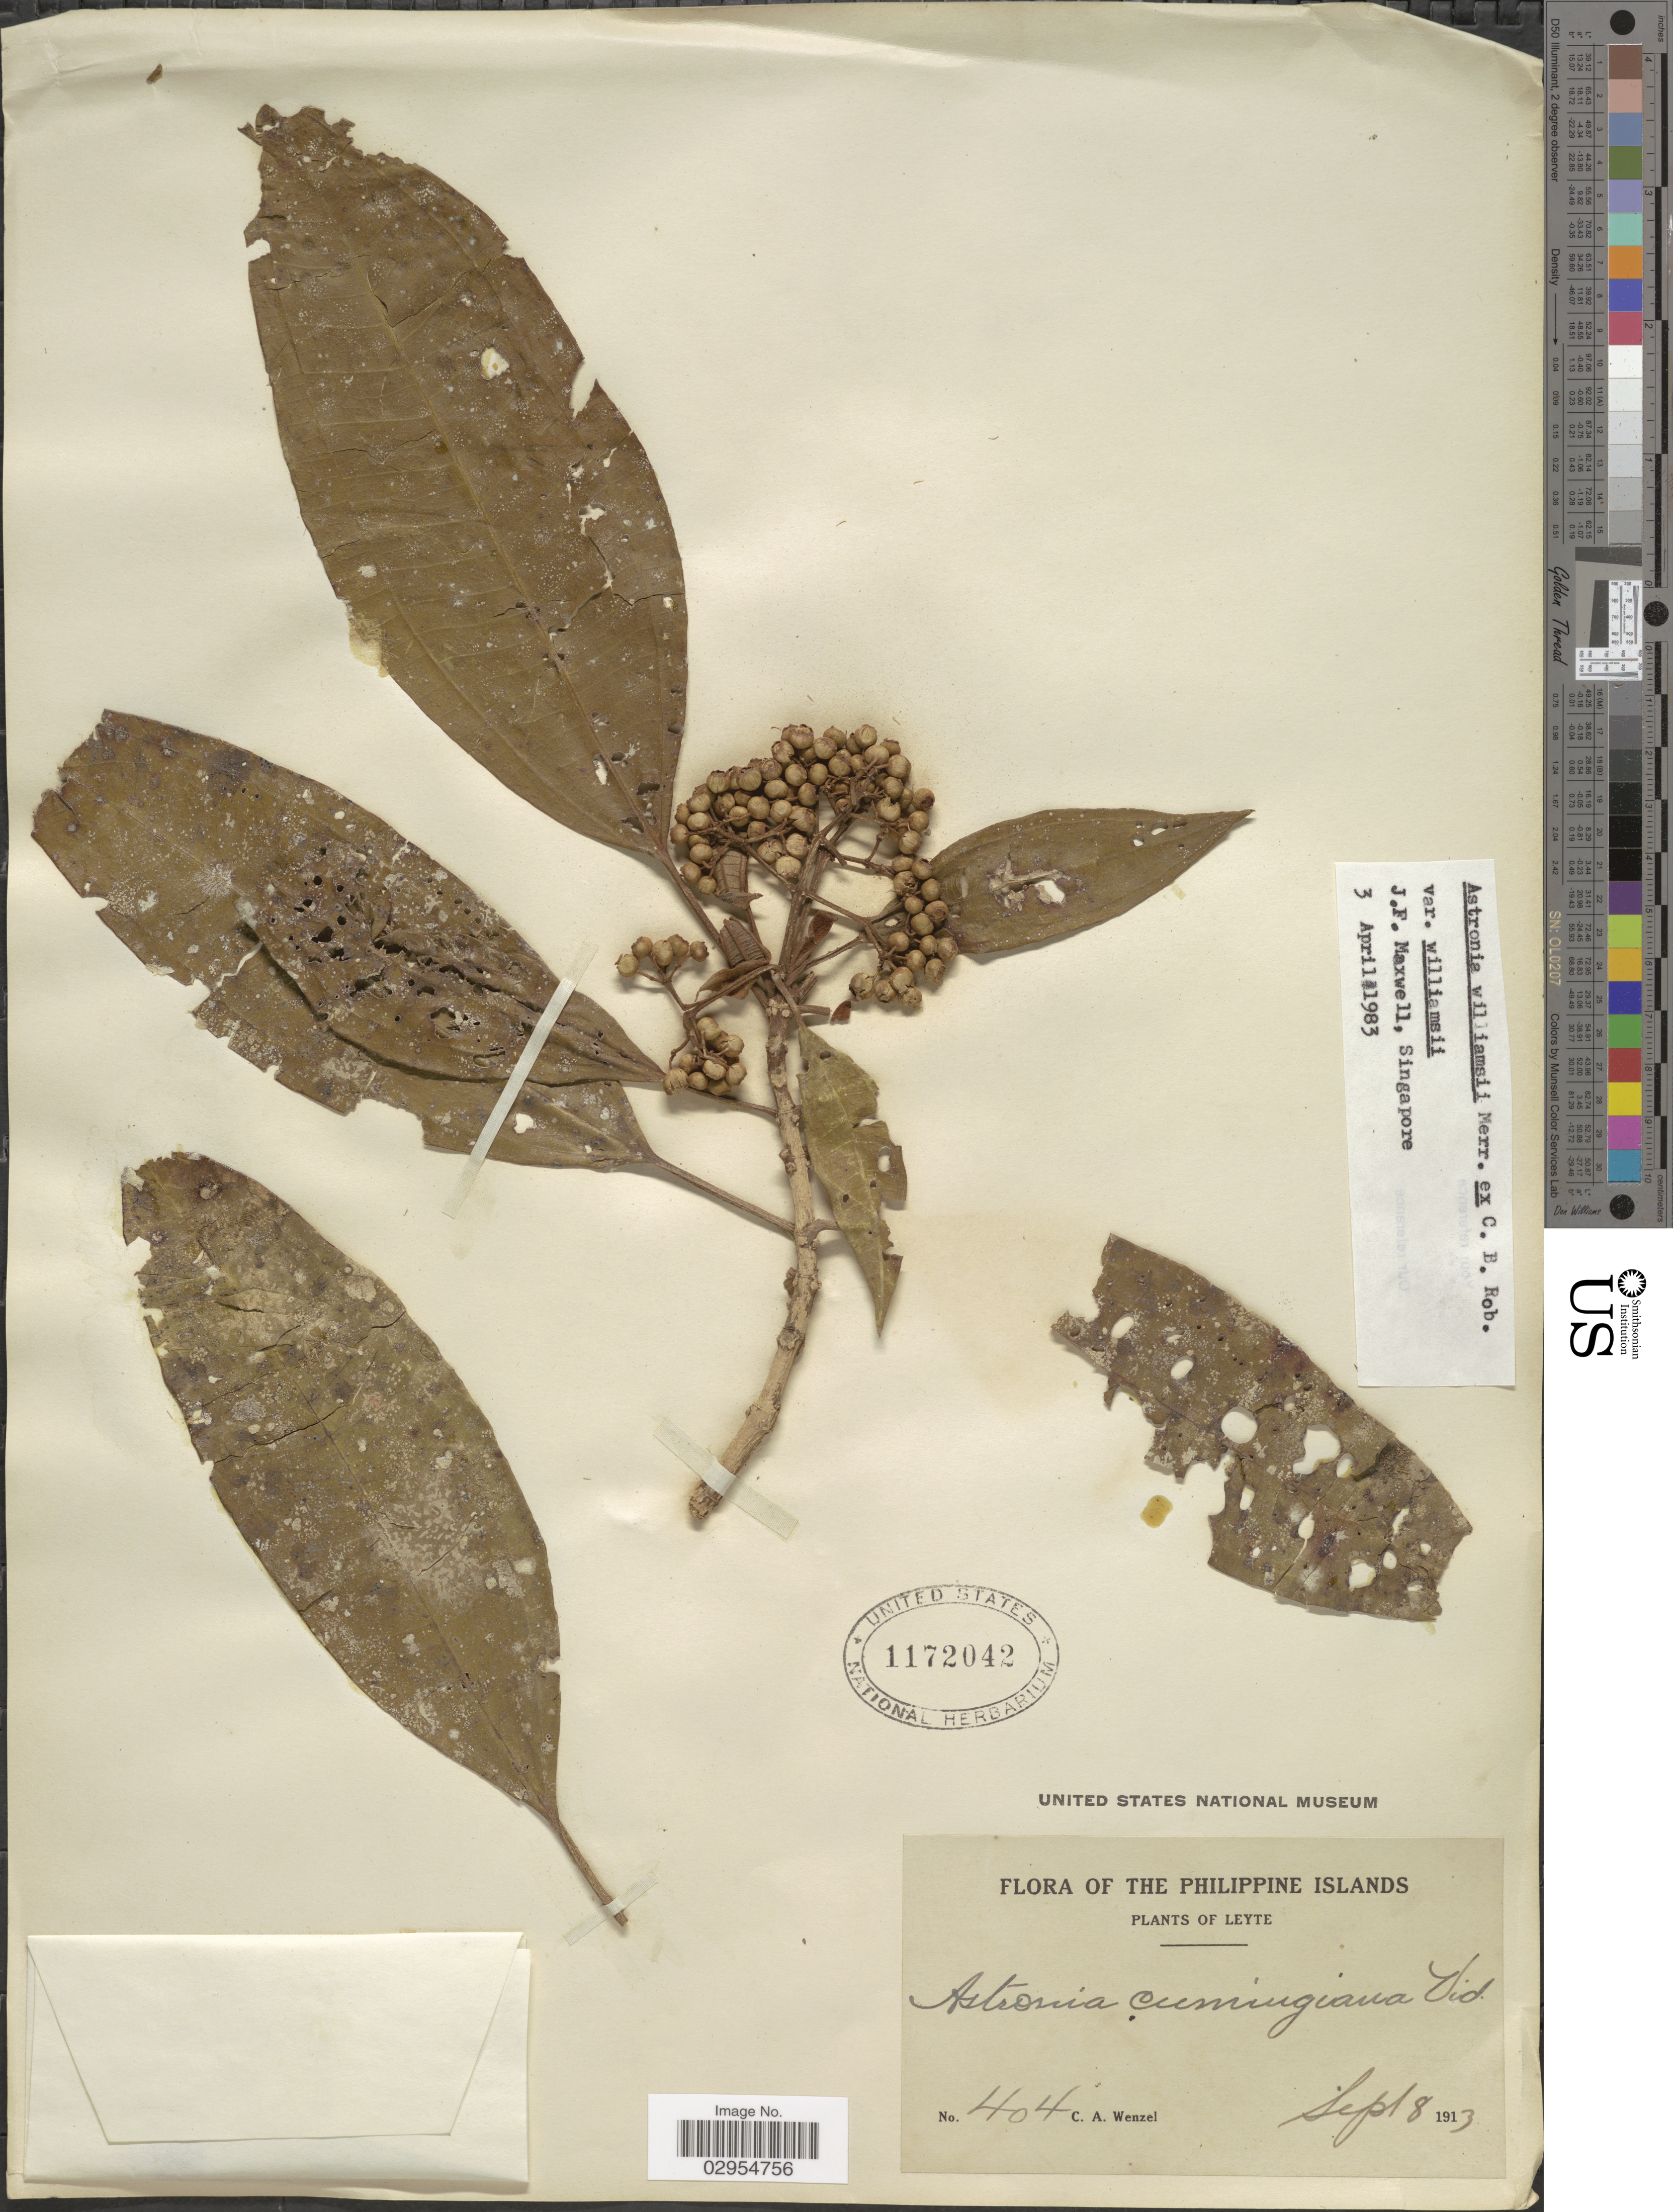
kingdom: Plantae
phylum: Tracheophyta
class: Magnoliopsida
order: Myrtales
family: Melastomataceae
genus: Astronia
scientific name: Astronia williamsii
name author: Merr. ex C.B. Rob.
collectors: C. Wenzel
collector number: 404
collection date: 1913-09-08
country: Philippines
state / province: Eastern Visayas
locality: Leyte.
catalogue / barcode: US 1172042